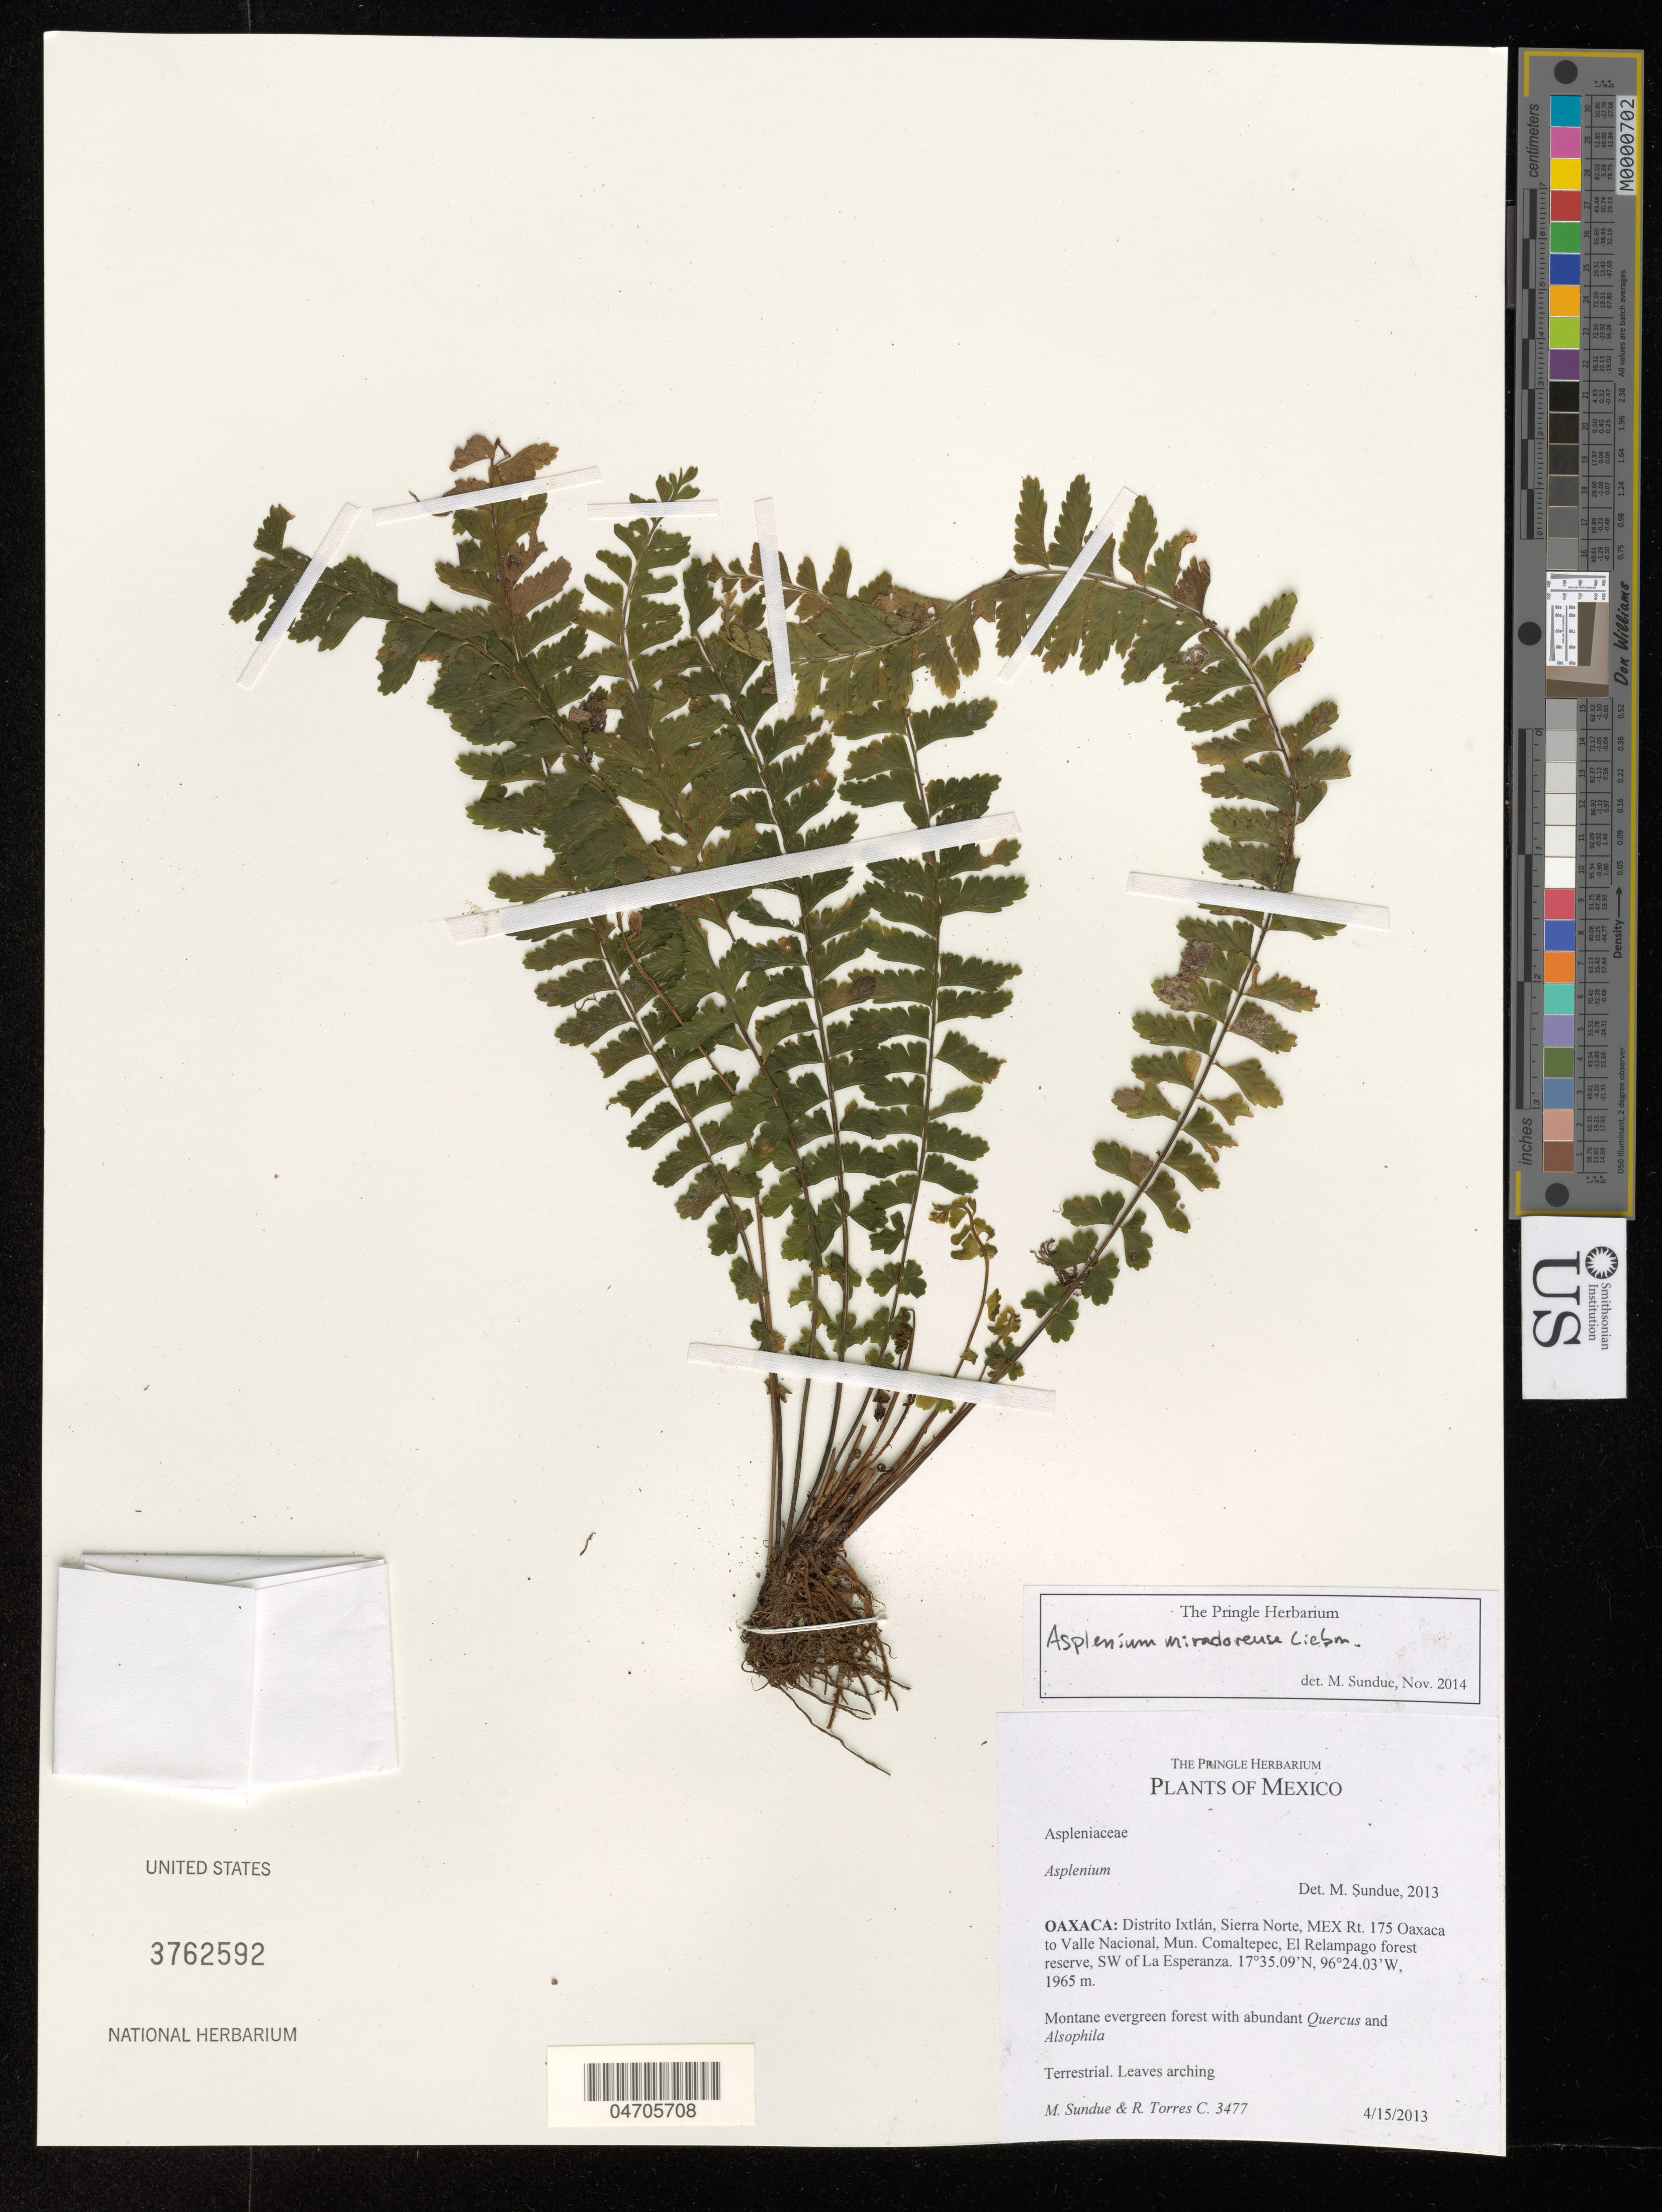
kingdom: Plantae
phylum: Tracheophyta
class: Polypodiopsida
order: Polypodiales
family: Aspleniaceae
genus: Asplenium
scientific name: Asplenium miradorense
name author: Liebm.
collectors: M. Sundue & R. Torres C.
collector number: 3477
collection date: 2013-04-15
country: Mexico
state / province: Oaxaca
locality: Distrito Ixtlán, Sierra Norte, MEX Rt. 175 Oaxaca to Valle Nacional, Mun. Comaltepec, El Relampago forest reserve, SW of La Esperanza.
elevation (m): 1965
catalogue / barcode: US 3762592